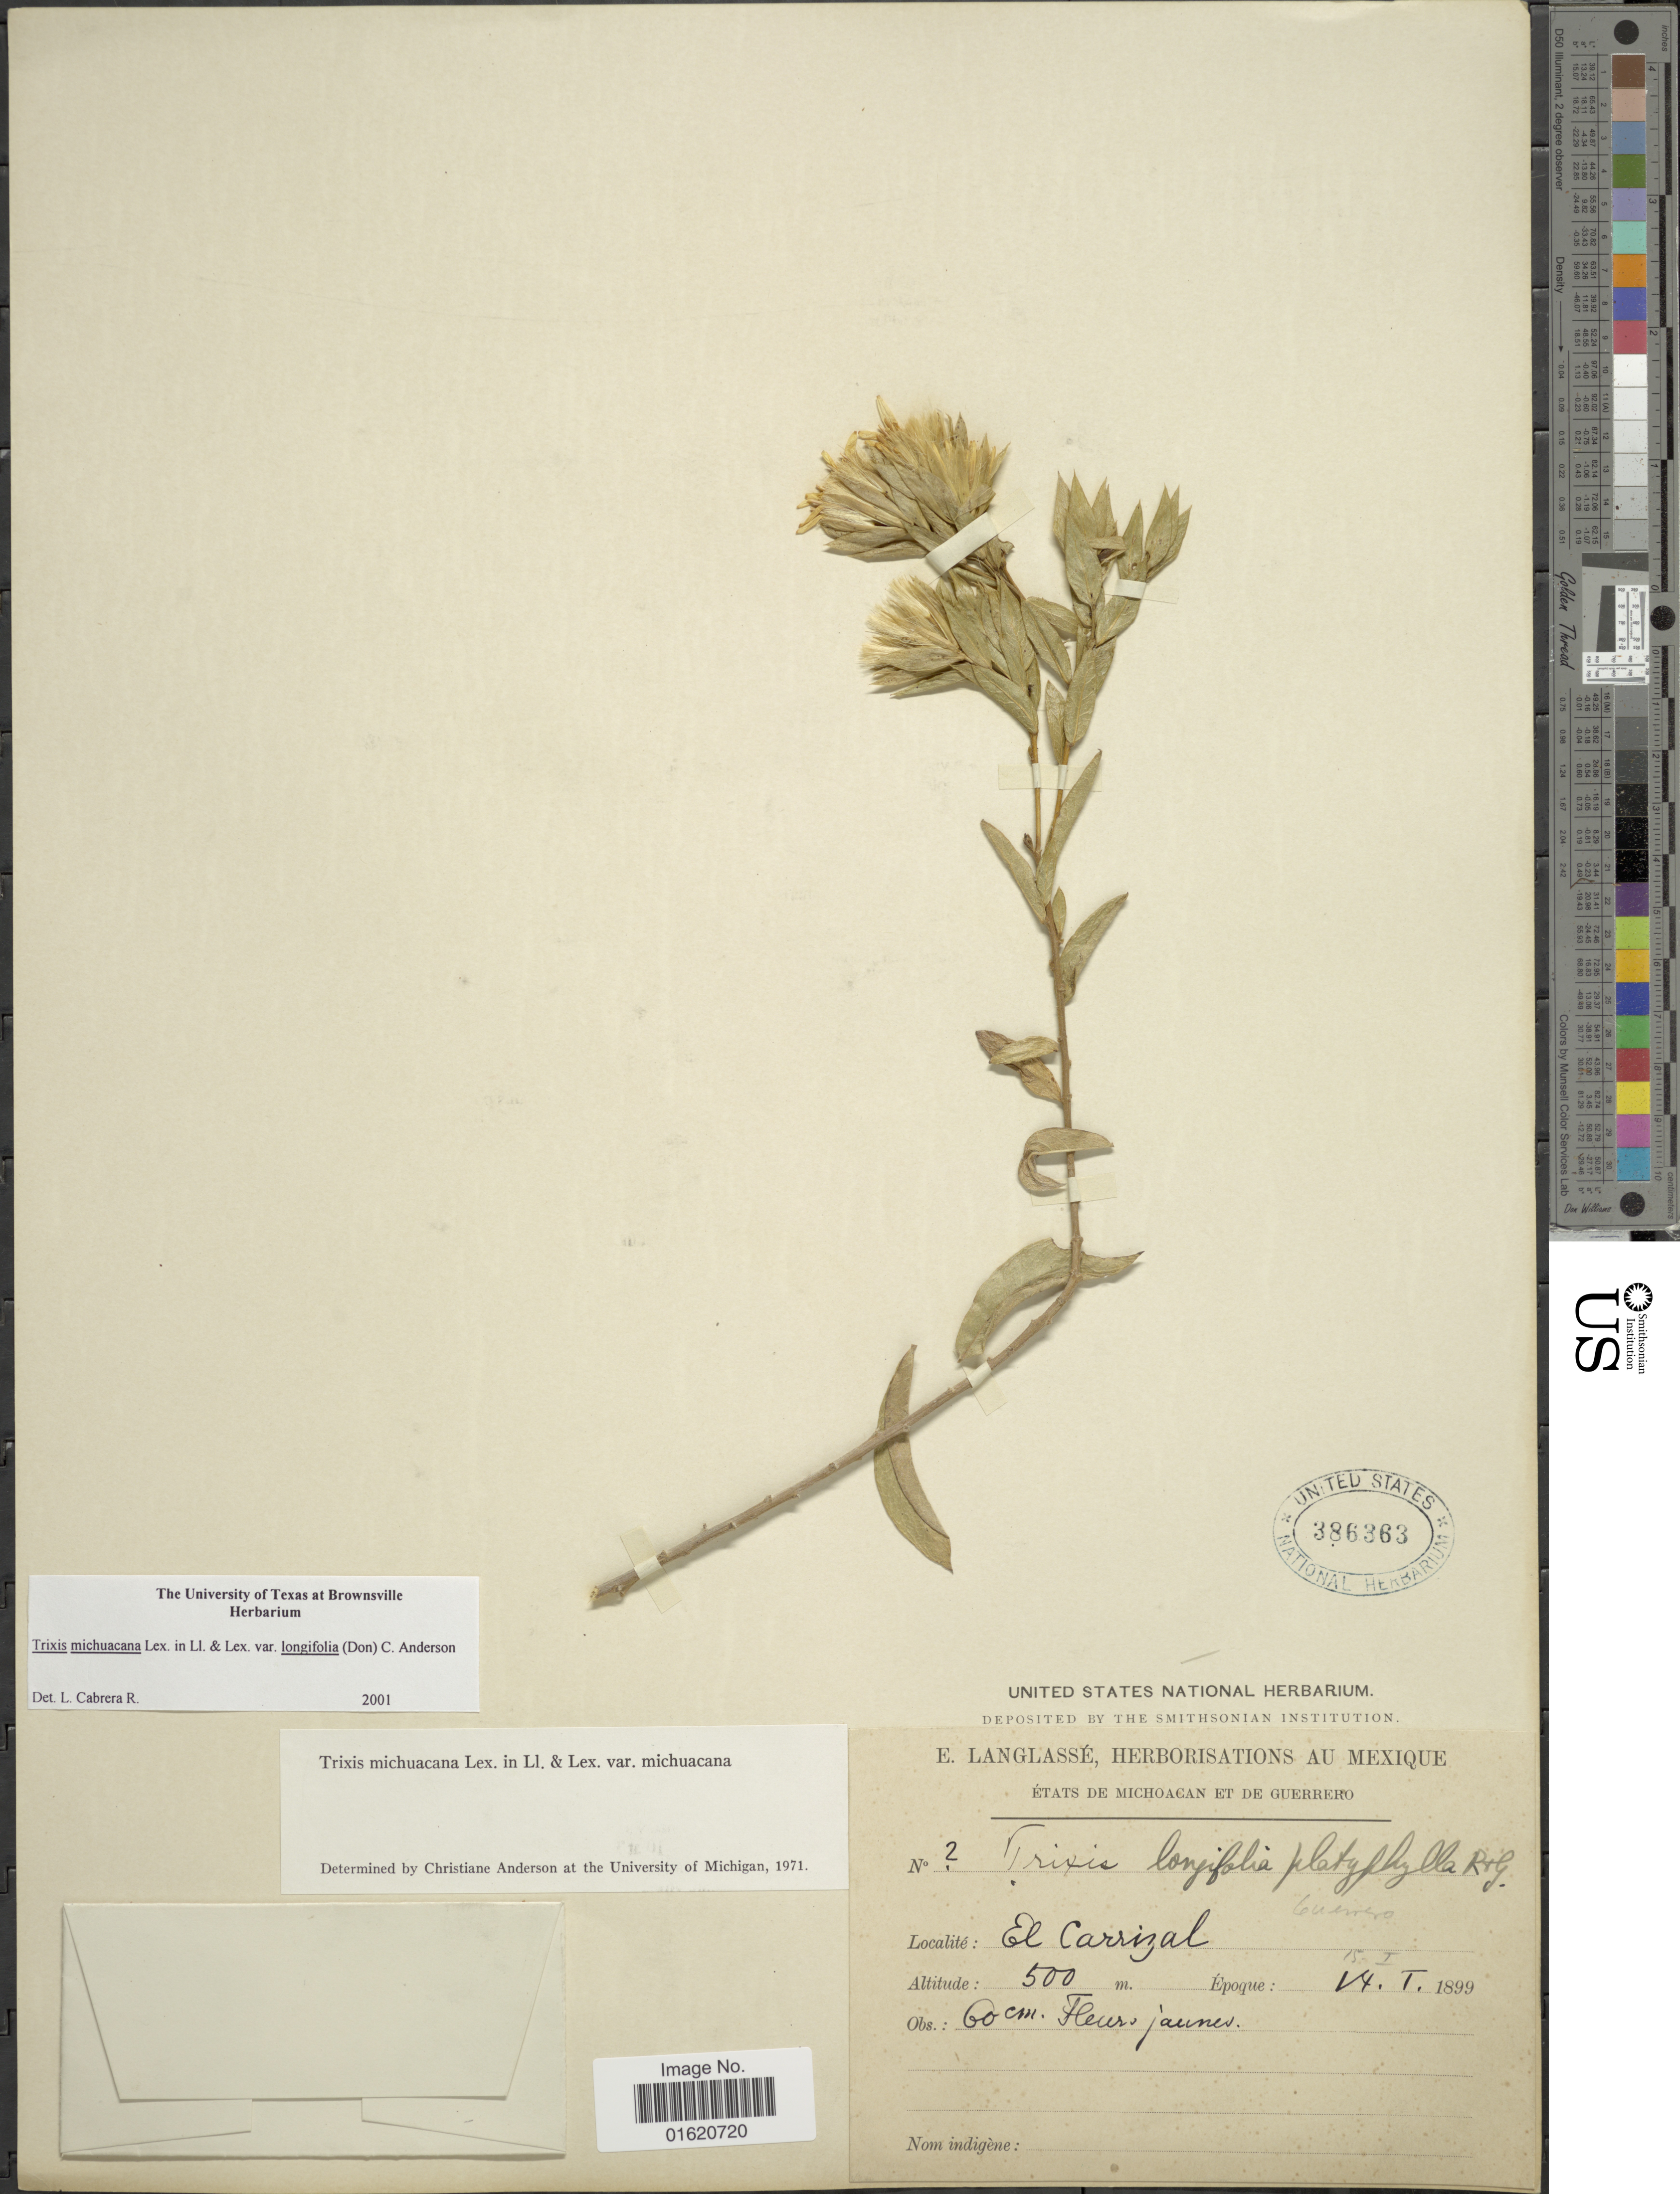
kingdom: Plantae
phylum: Tracheophyta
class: Magnoliopsida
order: Asterales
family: Asteraceae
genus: Trixis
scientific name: Trixis michuacana var. longifolia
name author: (D. Don) C.E. Anderson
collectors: E. Langlassé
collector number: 2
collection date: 1899-01-14/1899-01-15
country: Mexico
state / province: Guerrero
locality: El Carnival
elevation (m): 500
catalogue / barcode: US 386363